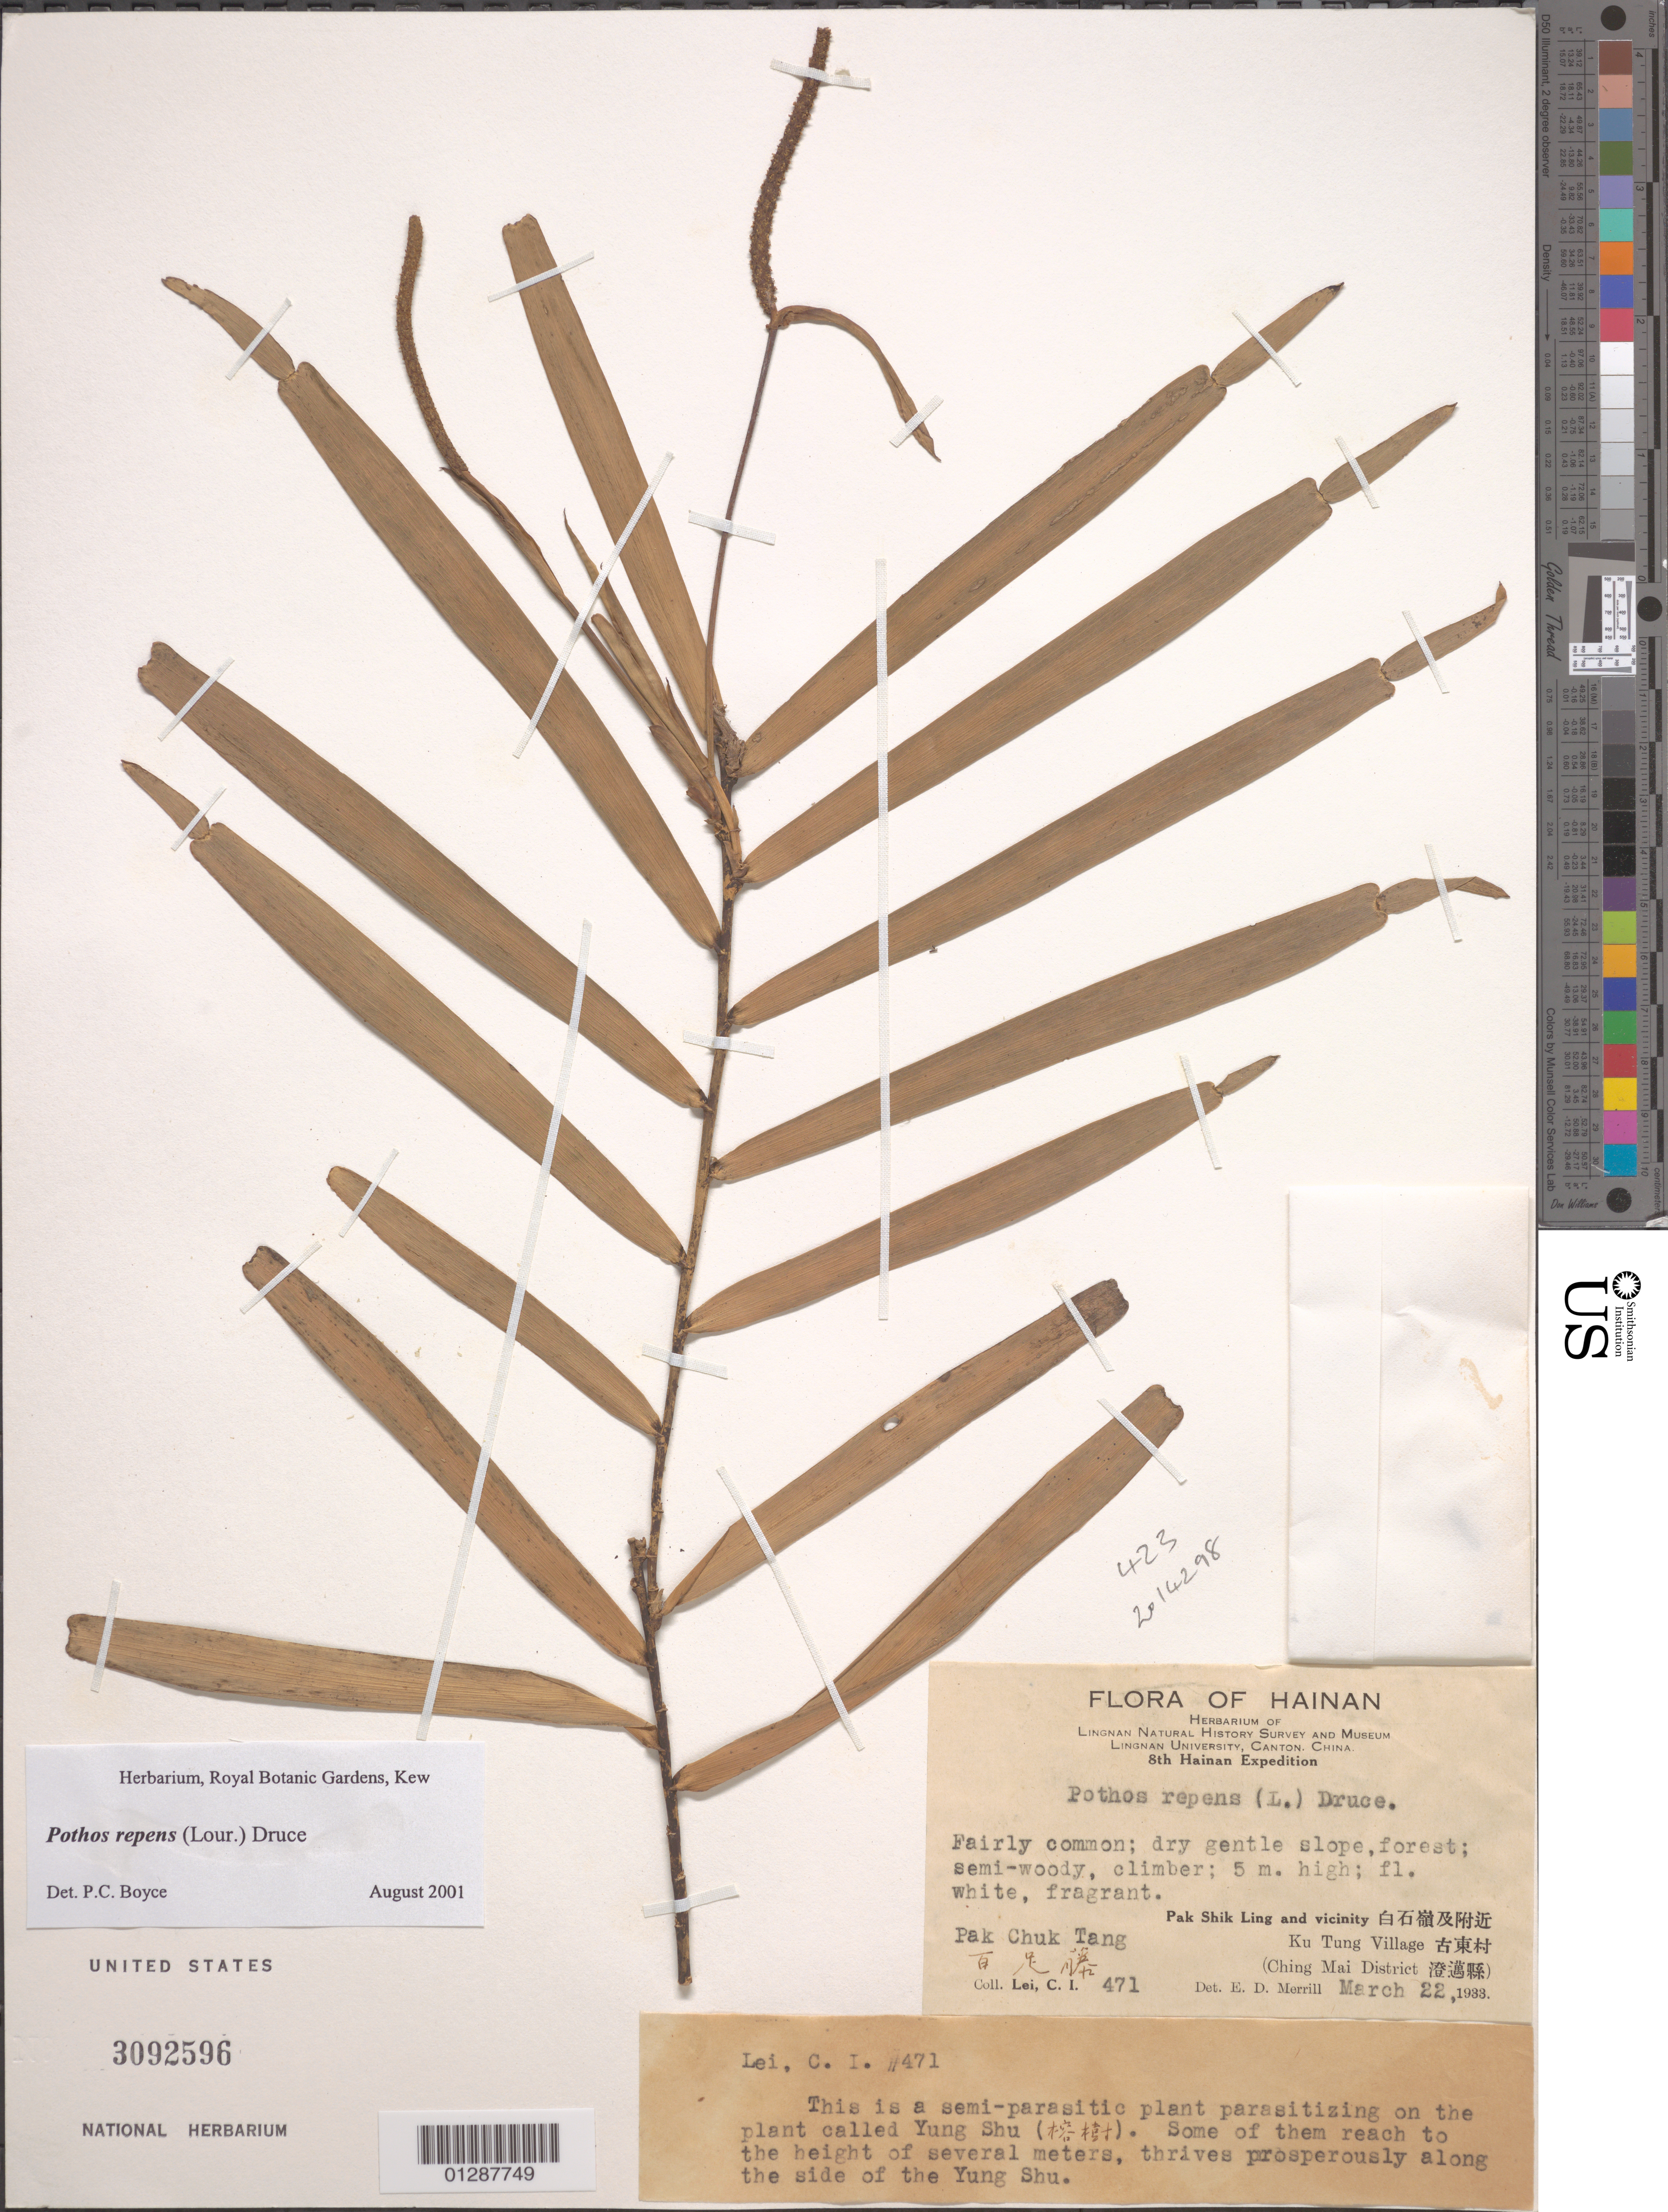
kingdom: Plantae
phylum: Tracheophyta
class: Liliopsida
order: Alismatales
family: Araceae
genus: Pothos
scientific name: Pothos repens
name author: (Lour.) Druce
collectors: C. I. Lei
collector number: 471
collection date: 1933-03-22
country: China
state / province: Hainan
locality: Chengmai County; near Baishiling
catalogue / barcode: US 3092596